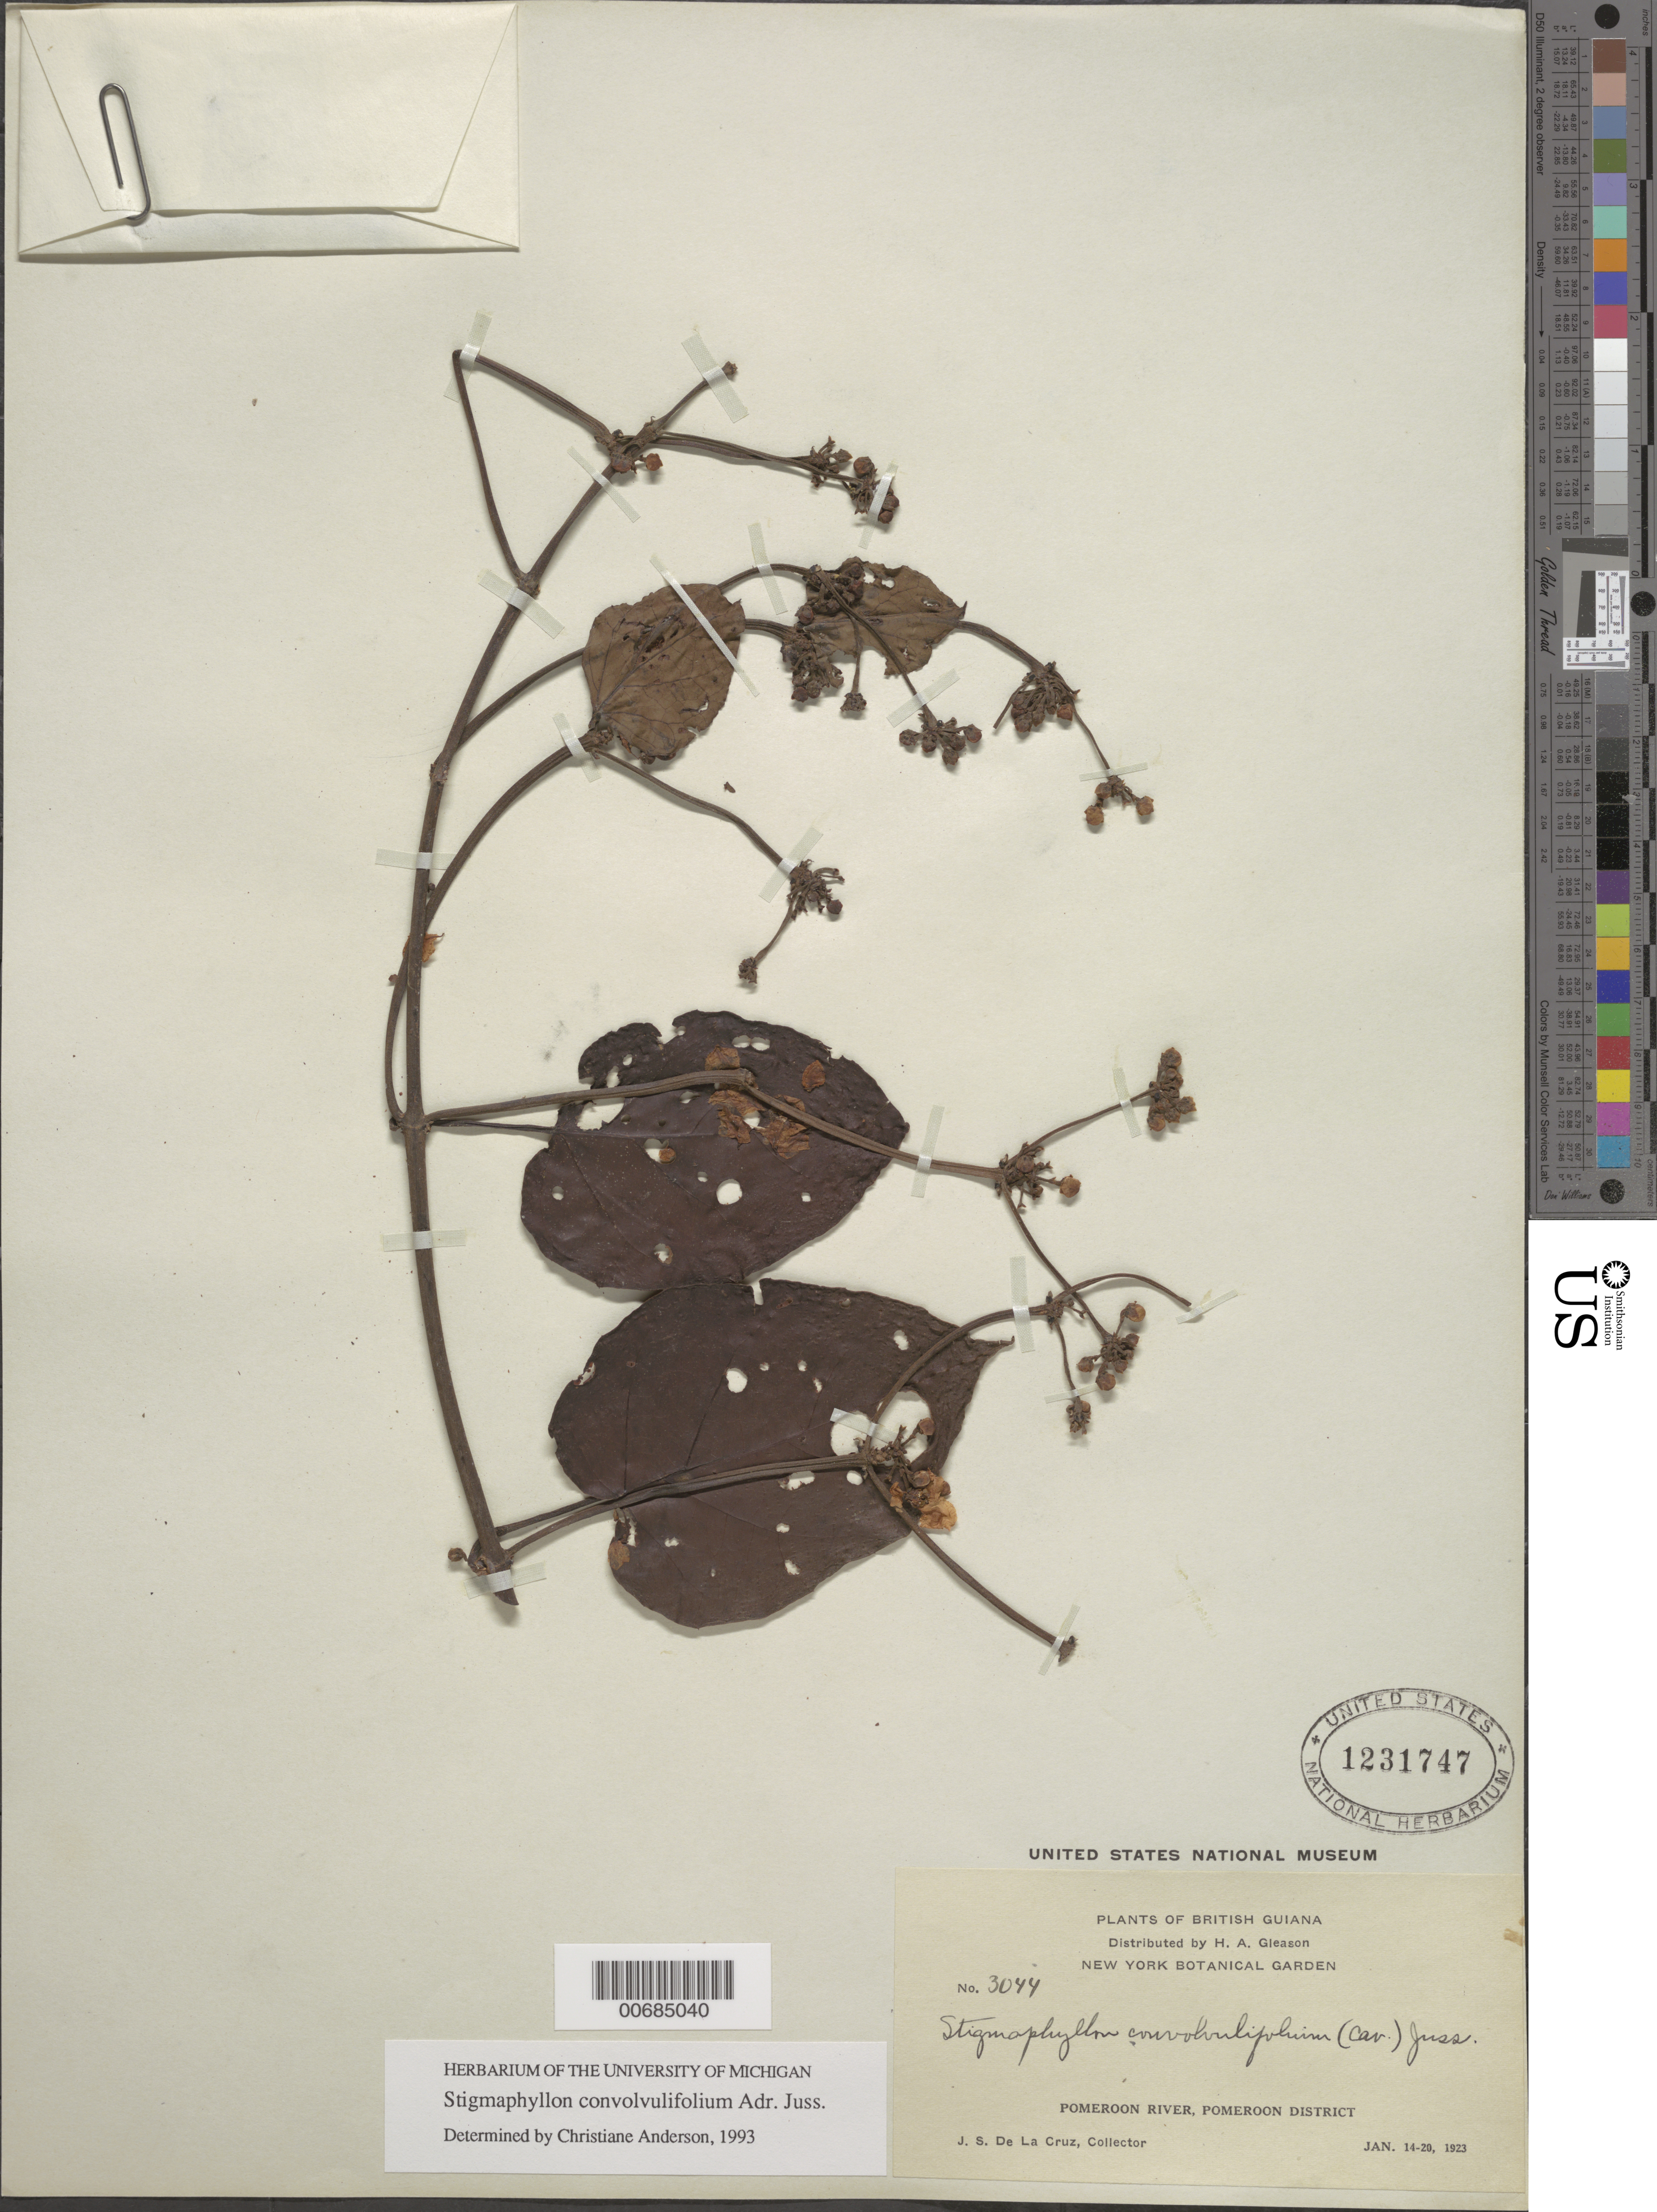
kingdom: Plantae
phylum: Tracheophyta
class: Magnoliopsida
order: Malpighiales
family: Malpighiaceae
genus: Stigmaphyllon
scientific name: Stigmaphyllon convolvulifolium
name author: A. Juss.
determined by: Anderson, C.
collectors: J. S. de la Cruz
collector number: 3044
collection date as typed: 14-Jan-23 to 20-Jan-23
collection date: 1923-01-14/1923-01-20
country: Guyana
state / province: Pomeroon-Supenaam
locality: Pomeroon R.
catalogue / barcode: US 1231747